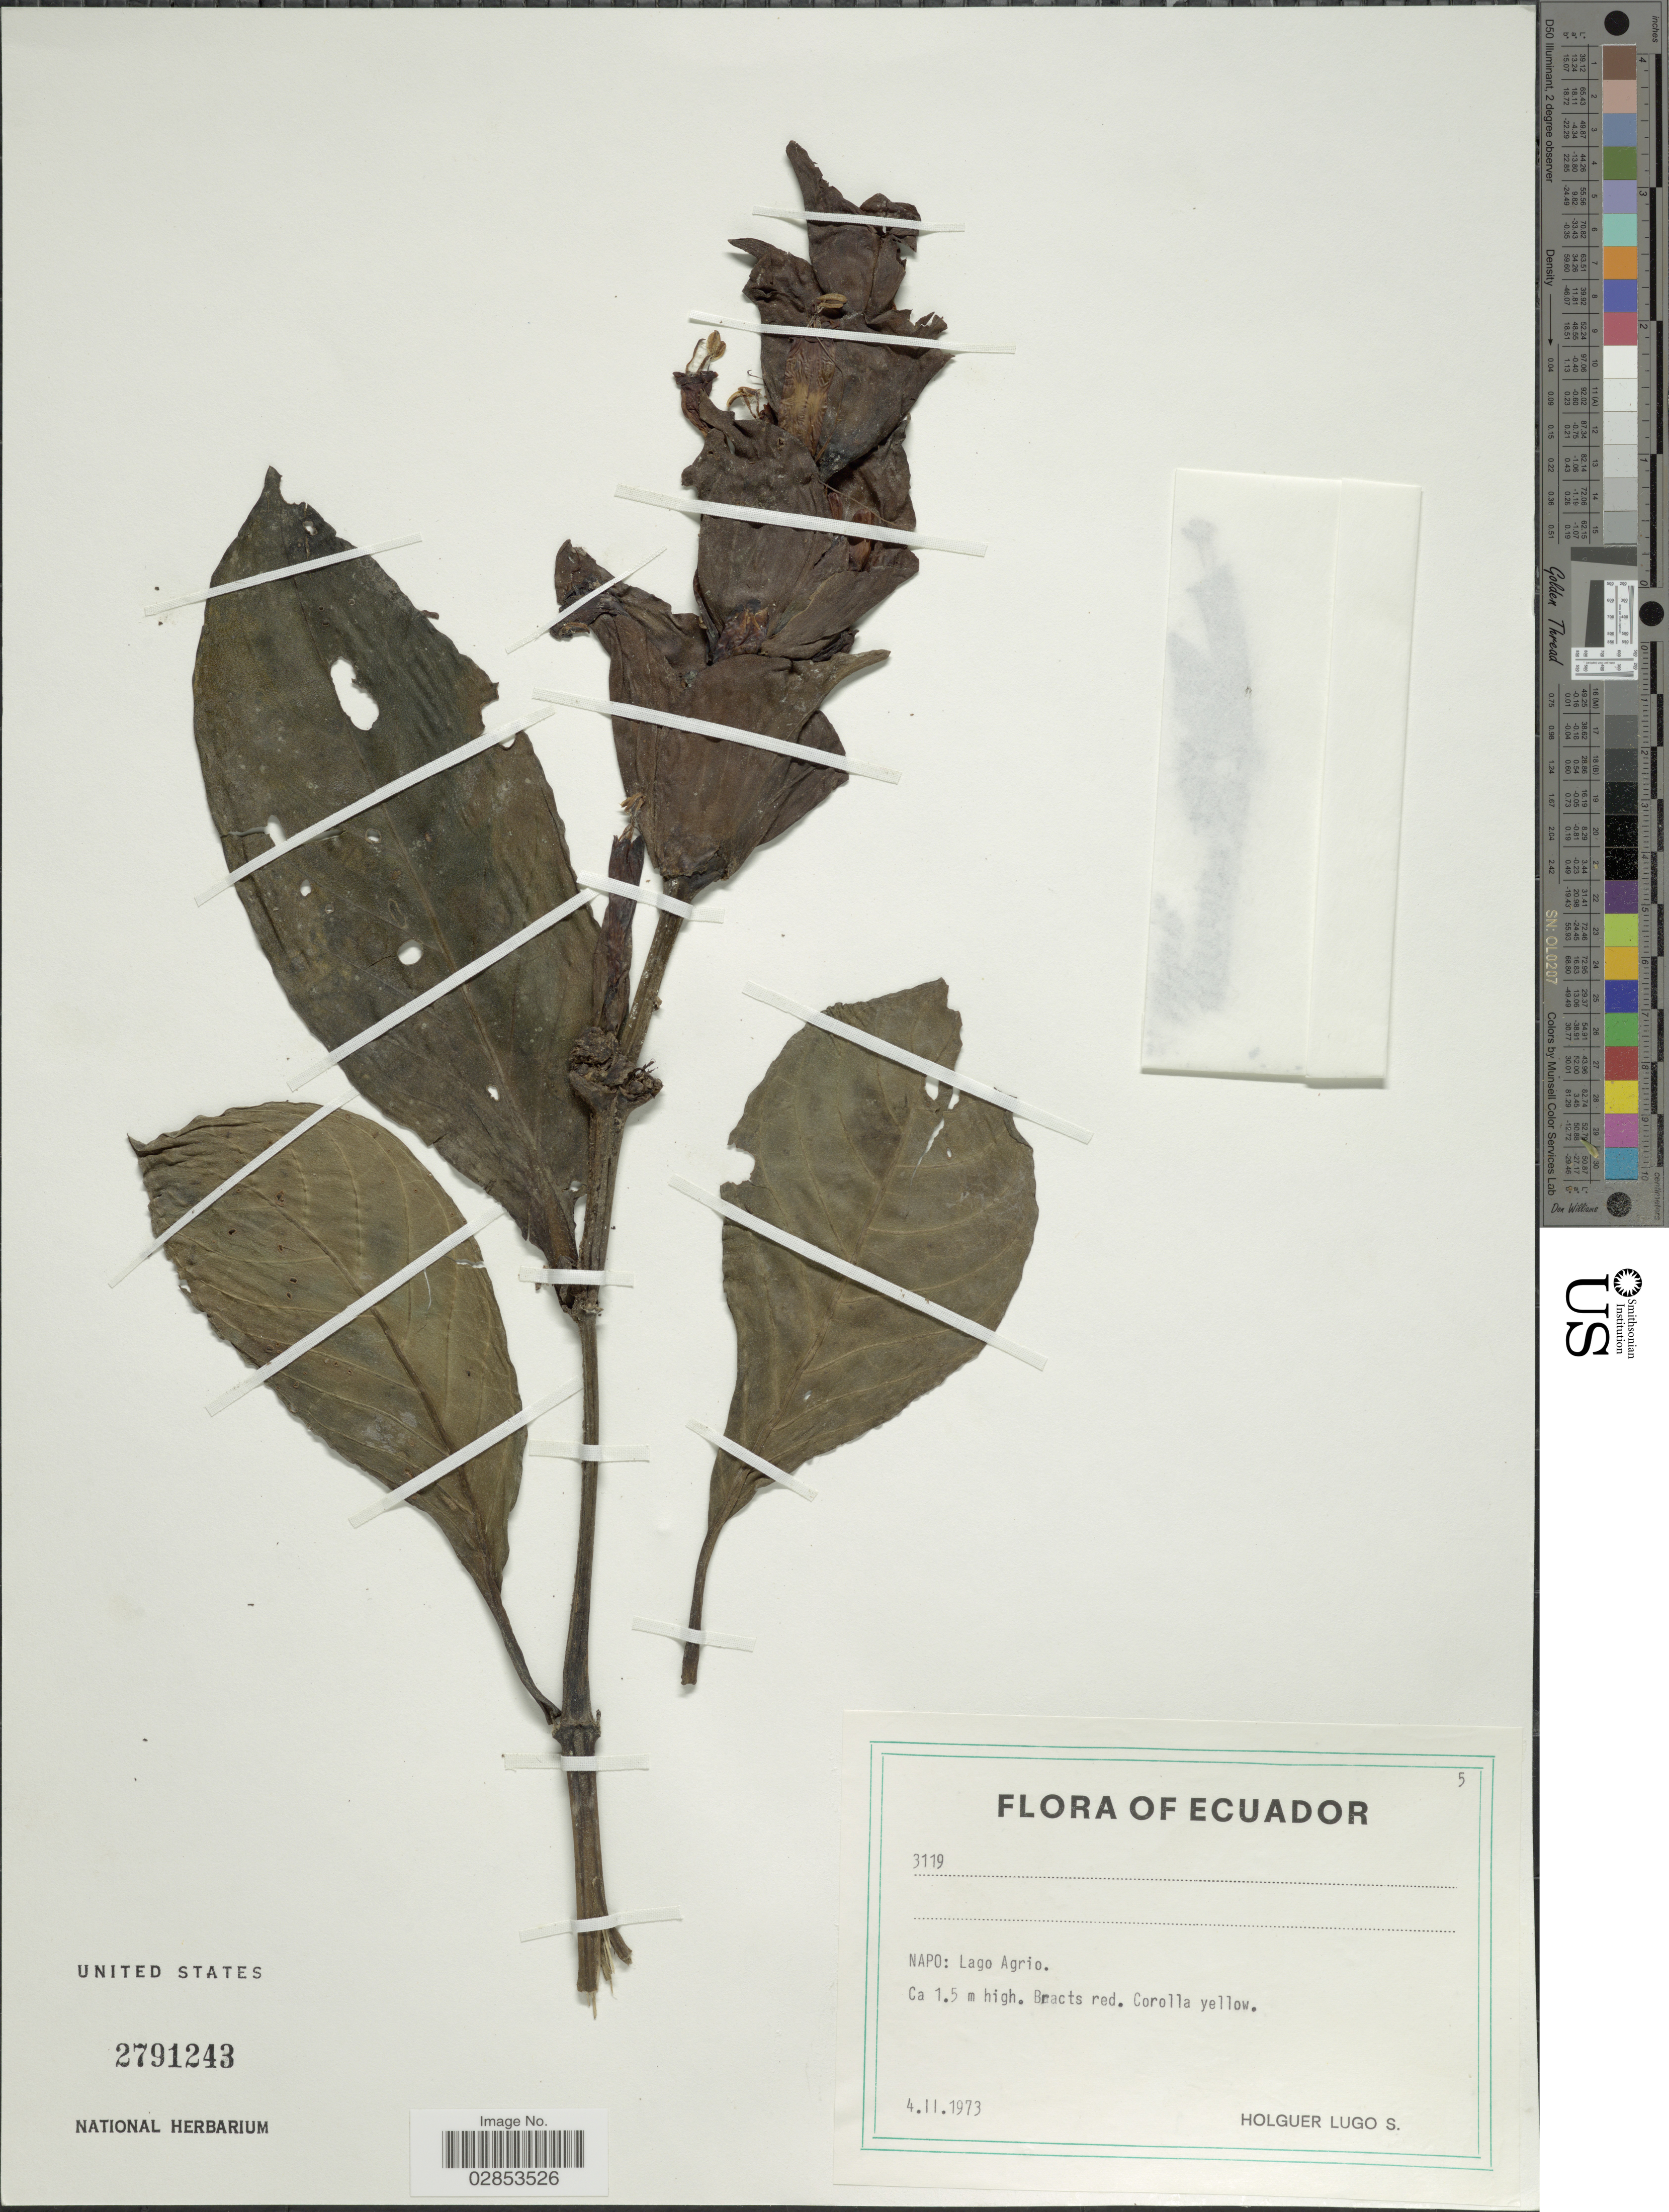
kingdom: Plantae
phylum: Tracheophyta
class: Magnoliopsida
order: Lamiales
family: Acanthaceae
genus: Sanchezia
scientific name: Sanchezia macrocnemis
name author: (Nees) Wassh.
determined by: Azevedo, Igor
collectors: H. Lugo S.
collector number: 3119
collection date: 1973-02-04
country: Ecuador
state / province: Napo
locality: Lago Agrio.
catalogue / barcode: US 2791243